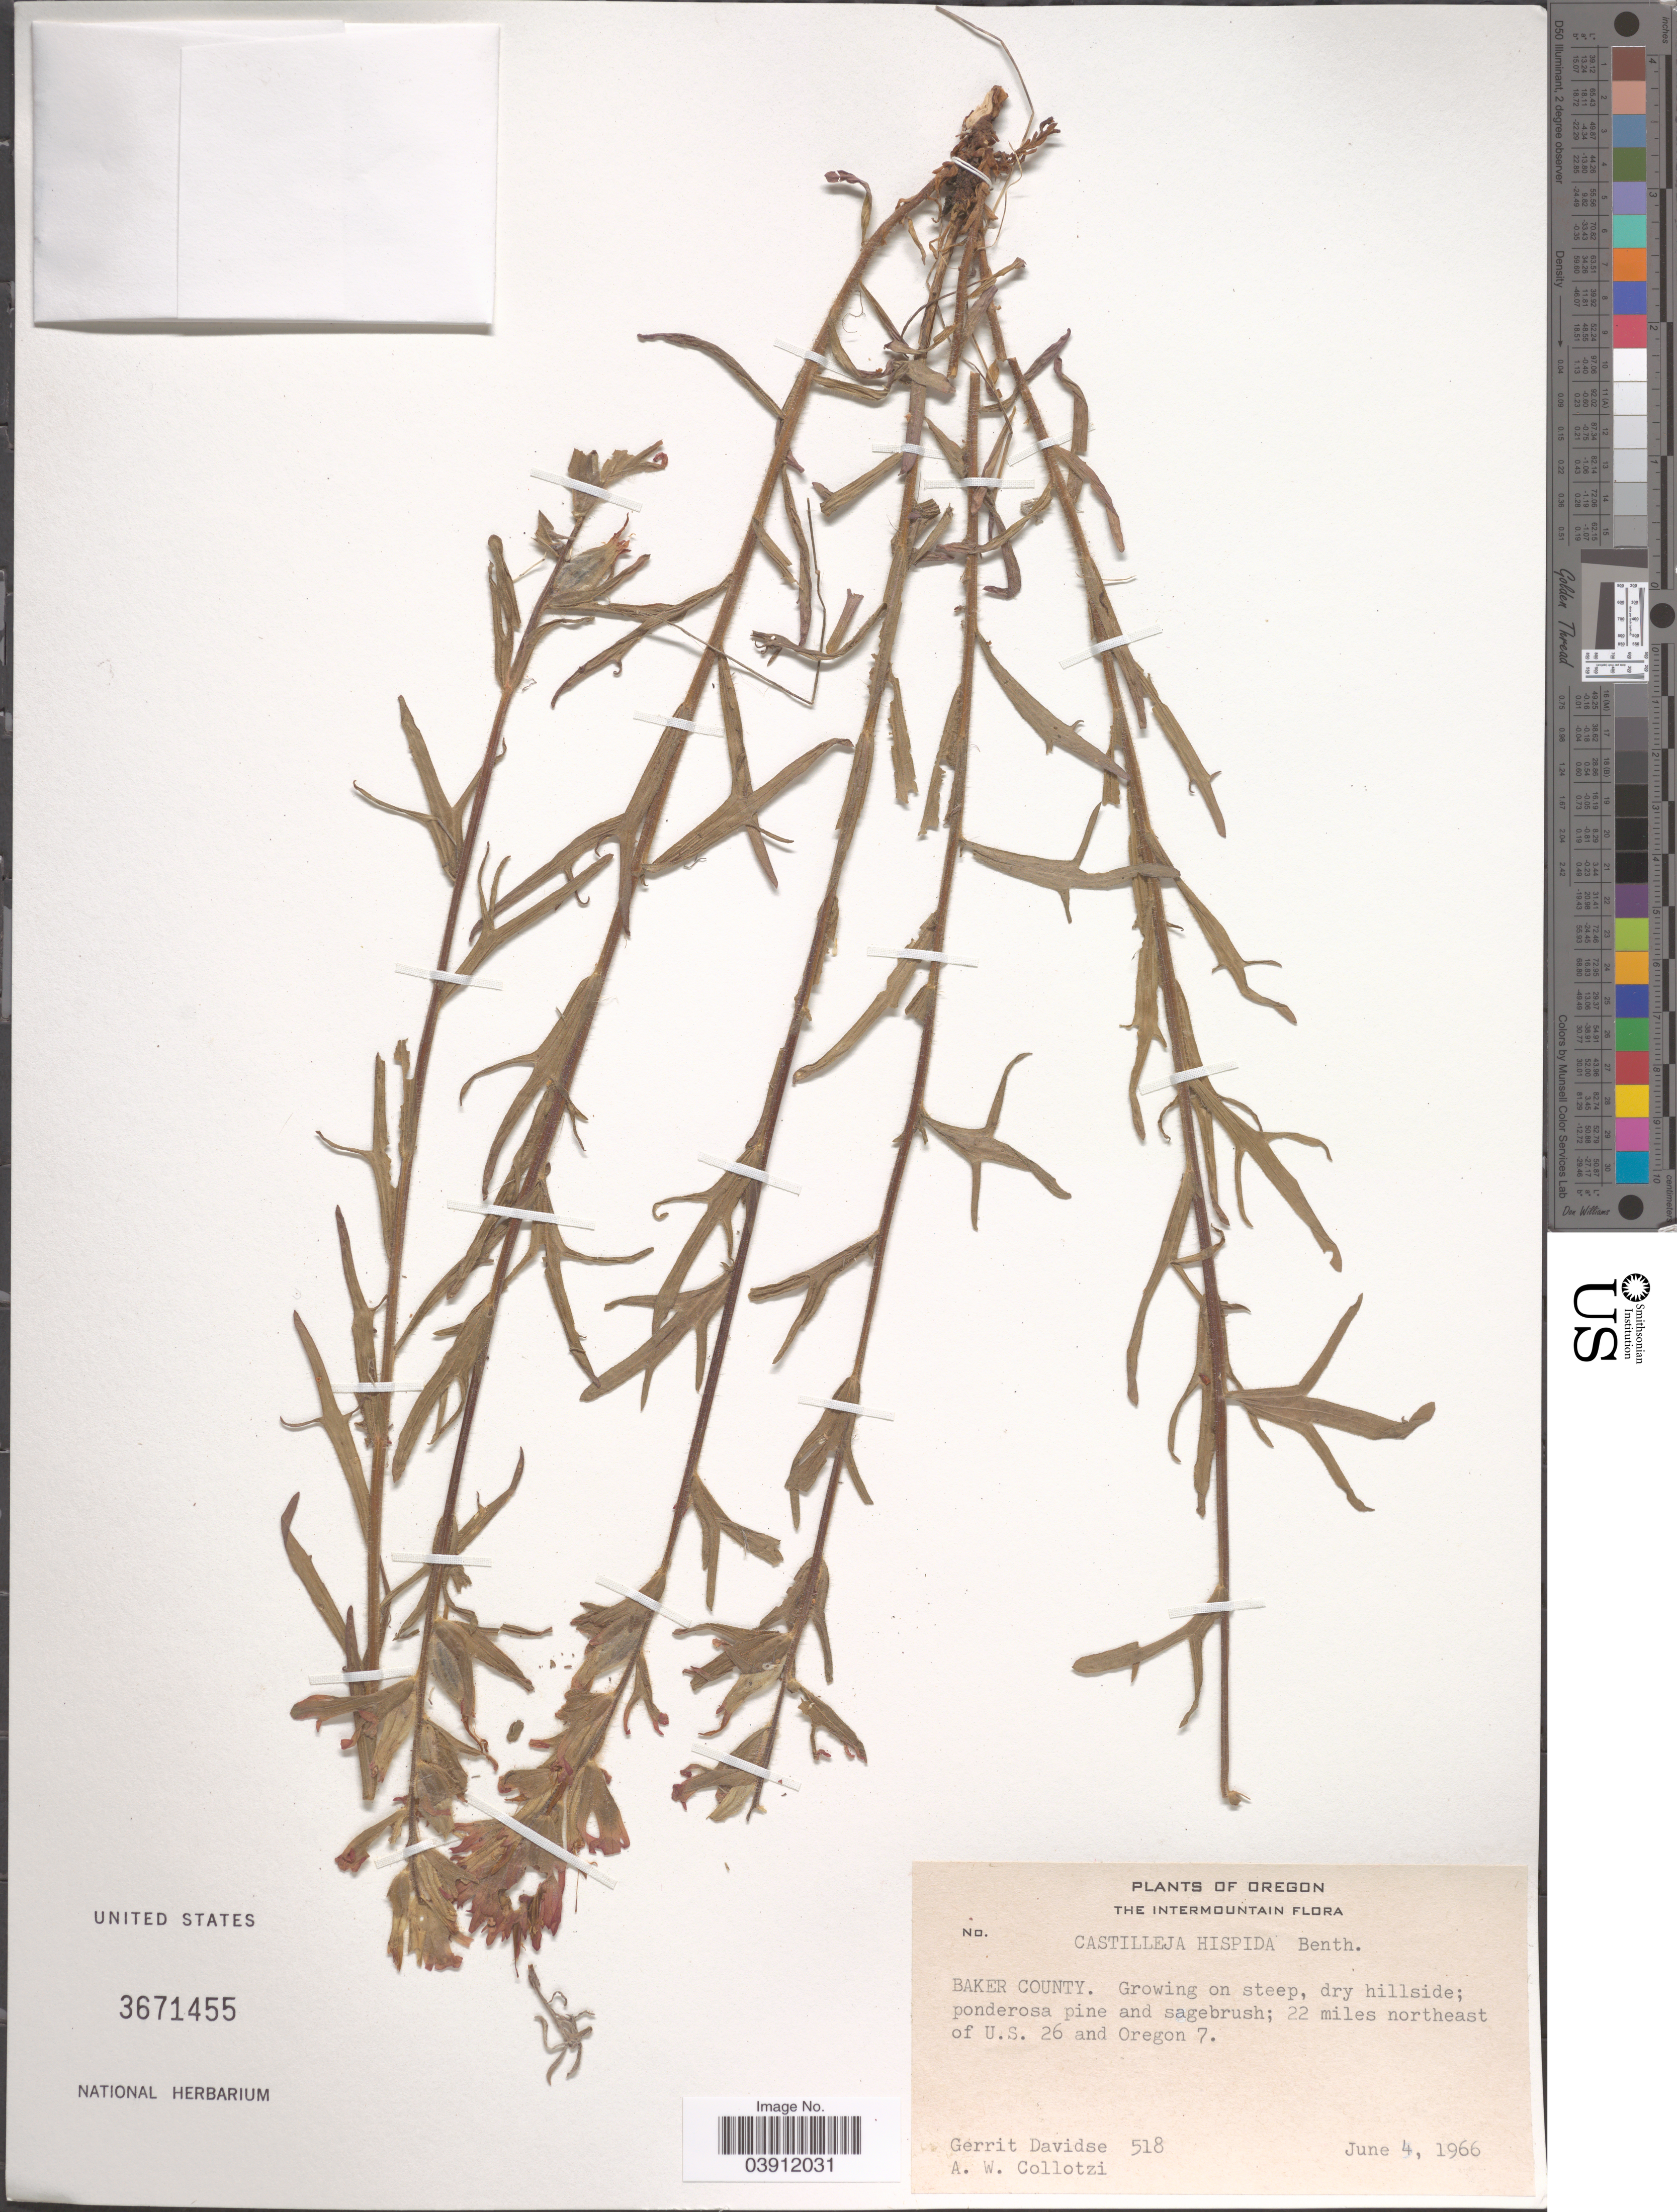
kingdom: Plantae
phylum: Tracheophyta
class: Magnoliopsida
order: Lamiales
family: Orobanchaceae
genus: Castilleja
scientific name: Castilleja hispida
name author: Benth. ex Hook.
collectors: G. Davidse & A. W. Collotzi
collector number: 518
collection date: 1966-06-04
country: United States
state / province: Oregon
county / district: Baker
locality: The Intermountain. Baker County. 22 miles northeast of U.S. 26 and Oregon 7.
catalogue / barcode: US 3671455